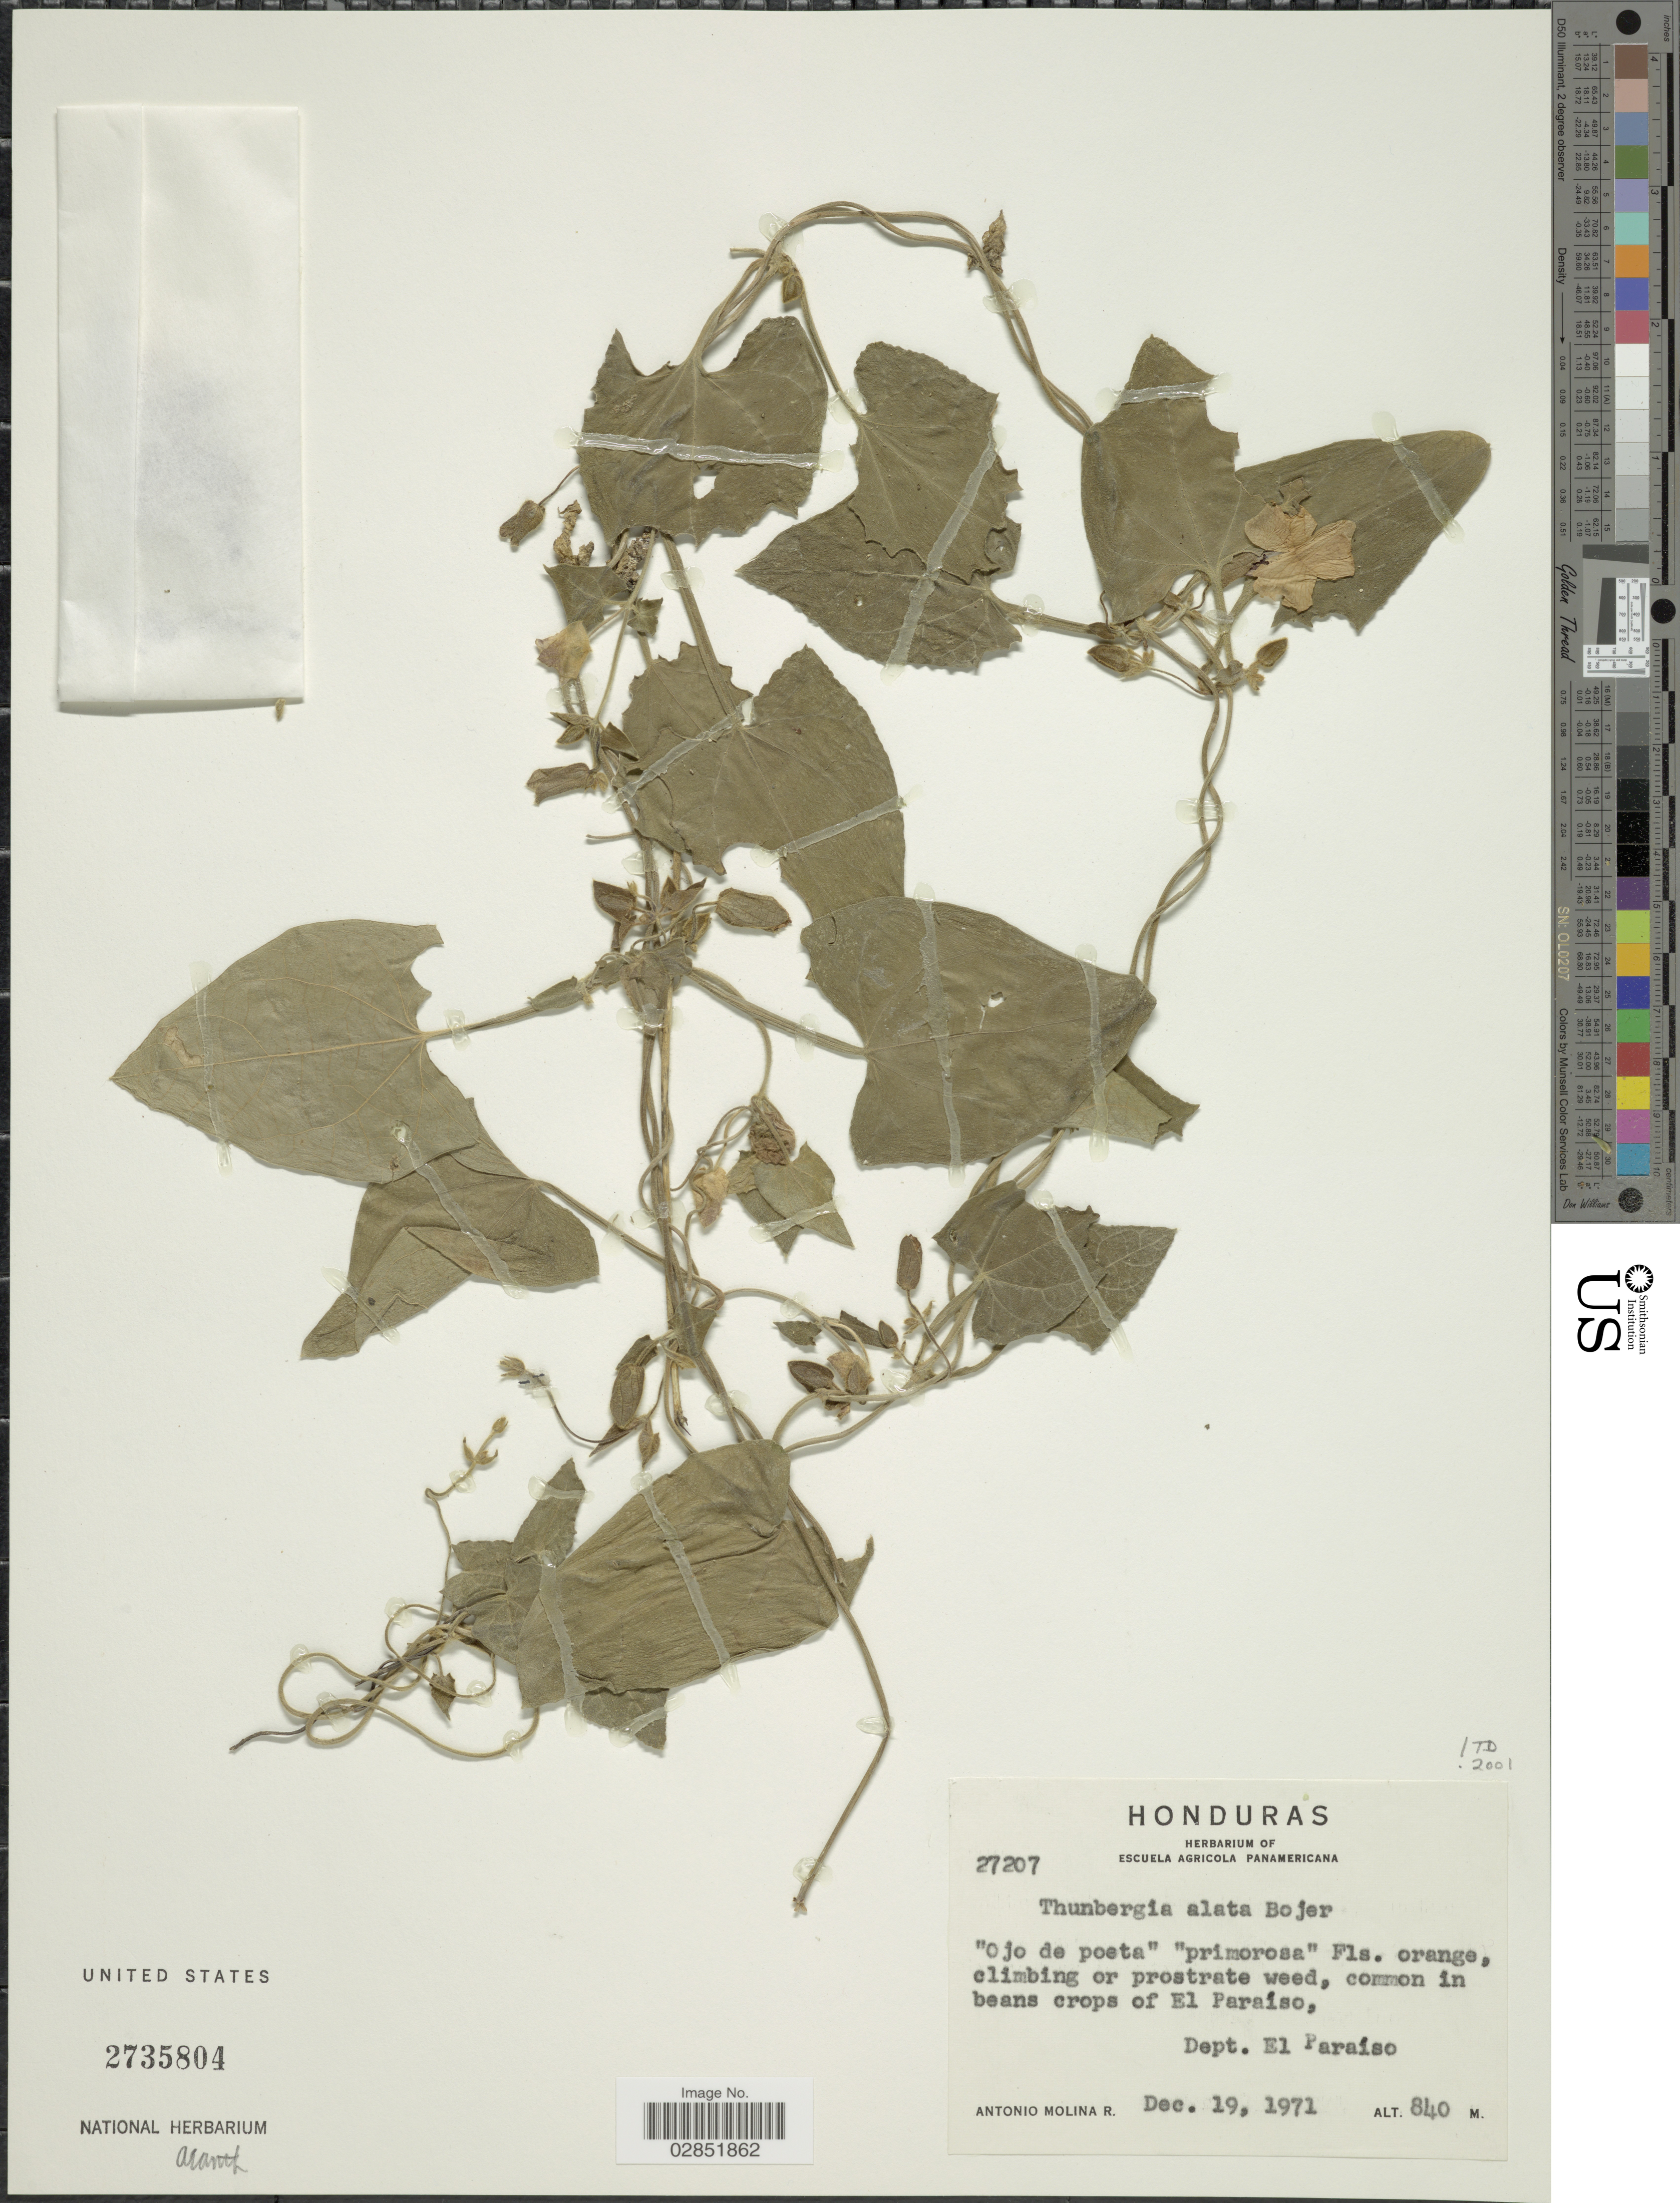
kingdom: Plantae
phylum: Tracheophyta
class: Magnoliopsida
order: Lamiales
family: Acanthaceae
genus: Thunbergia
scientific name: Thunbergia alata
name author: Bojer ex Sims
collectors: A. Molina R.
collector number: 27207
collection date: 1971-12-19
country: Honduras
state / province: El Paraíso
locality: Common in beans crops of El Paraíso, Dept. El Paraíso.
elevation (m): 840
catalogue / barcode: US 2735804